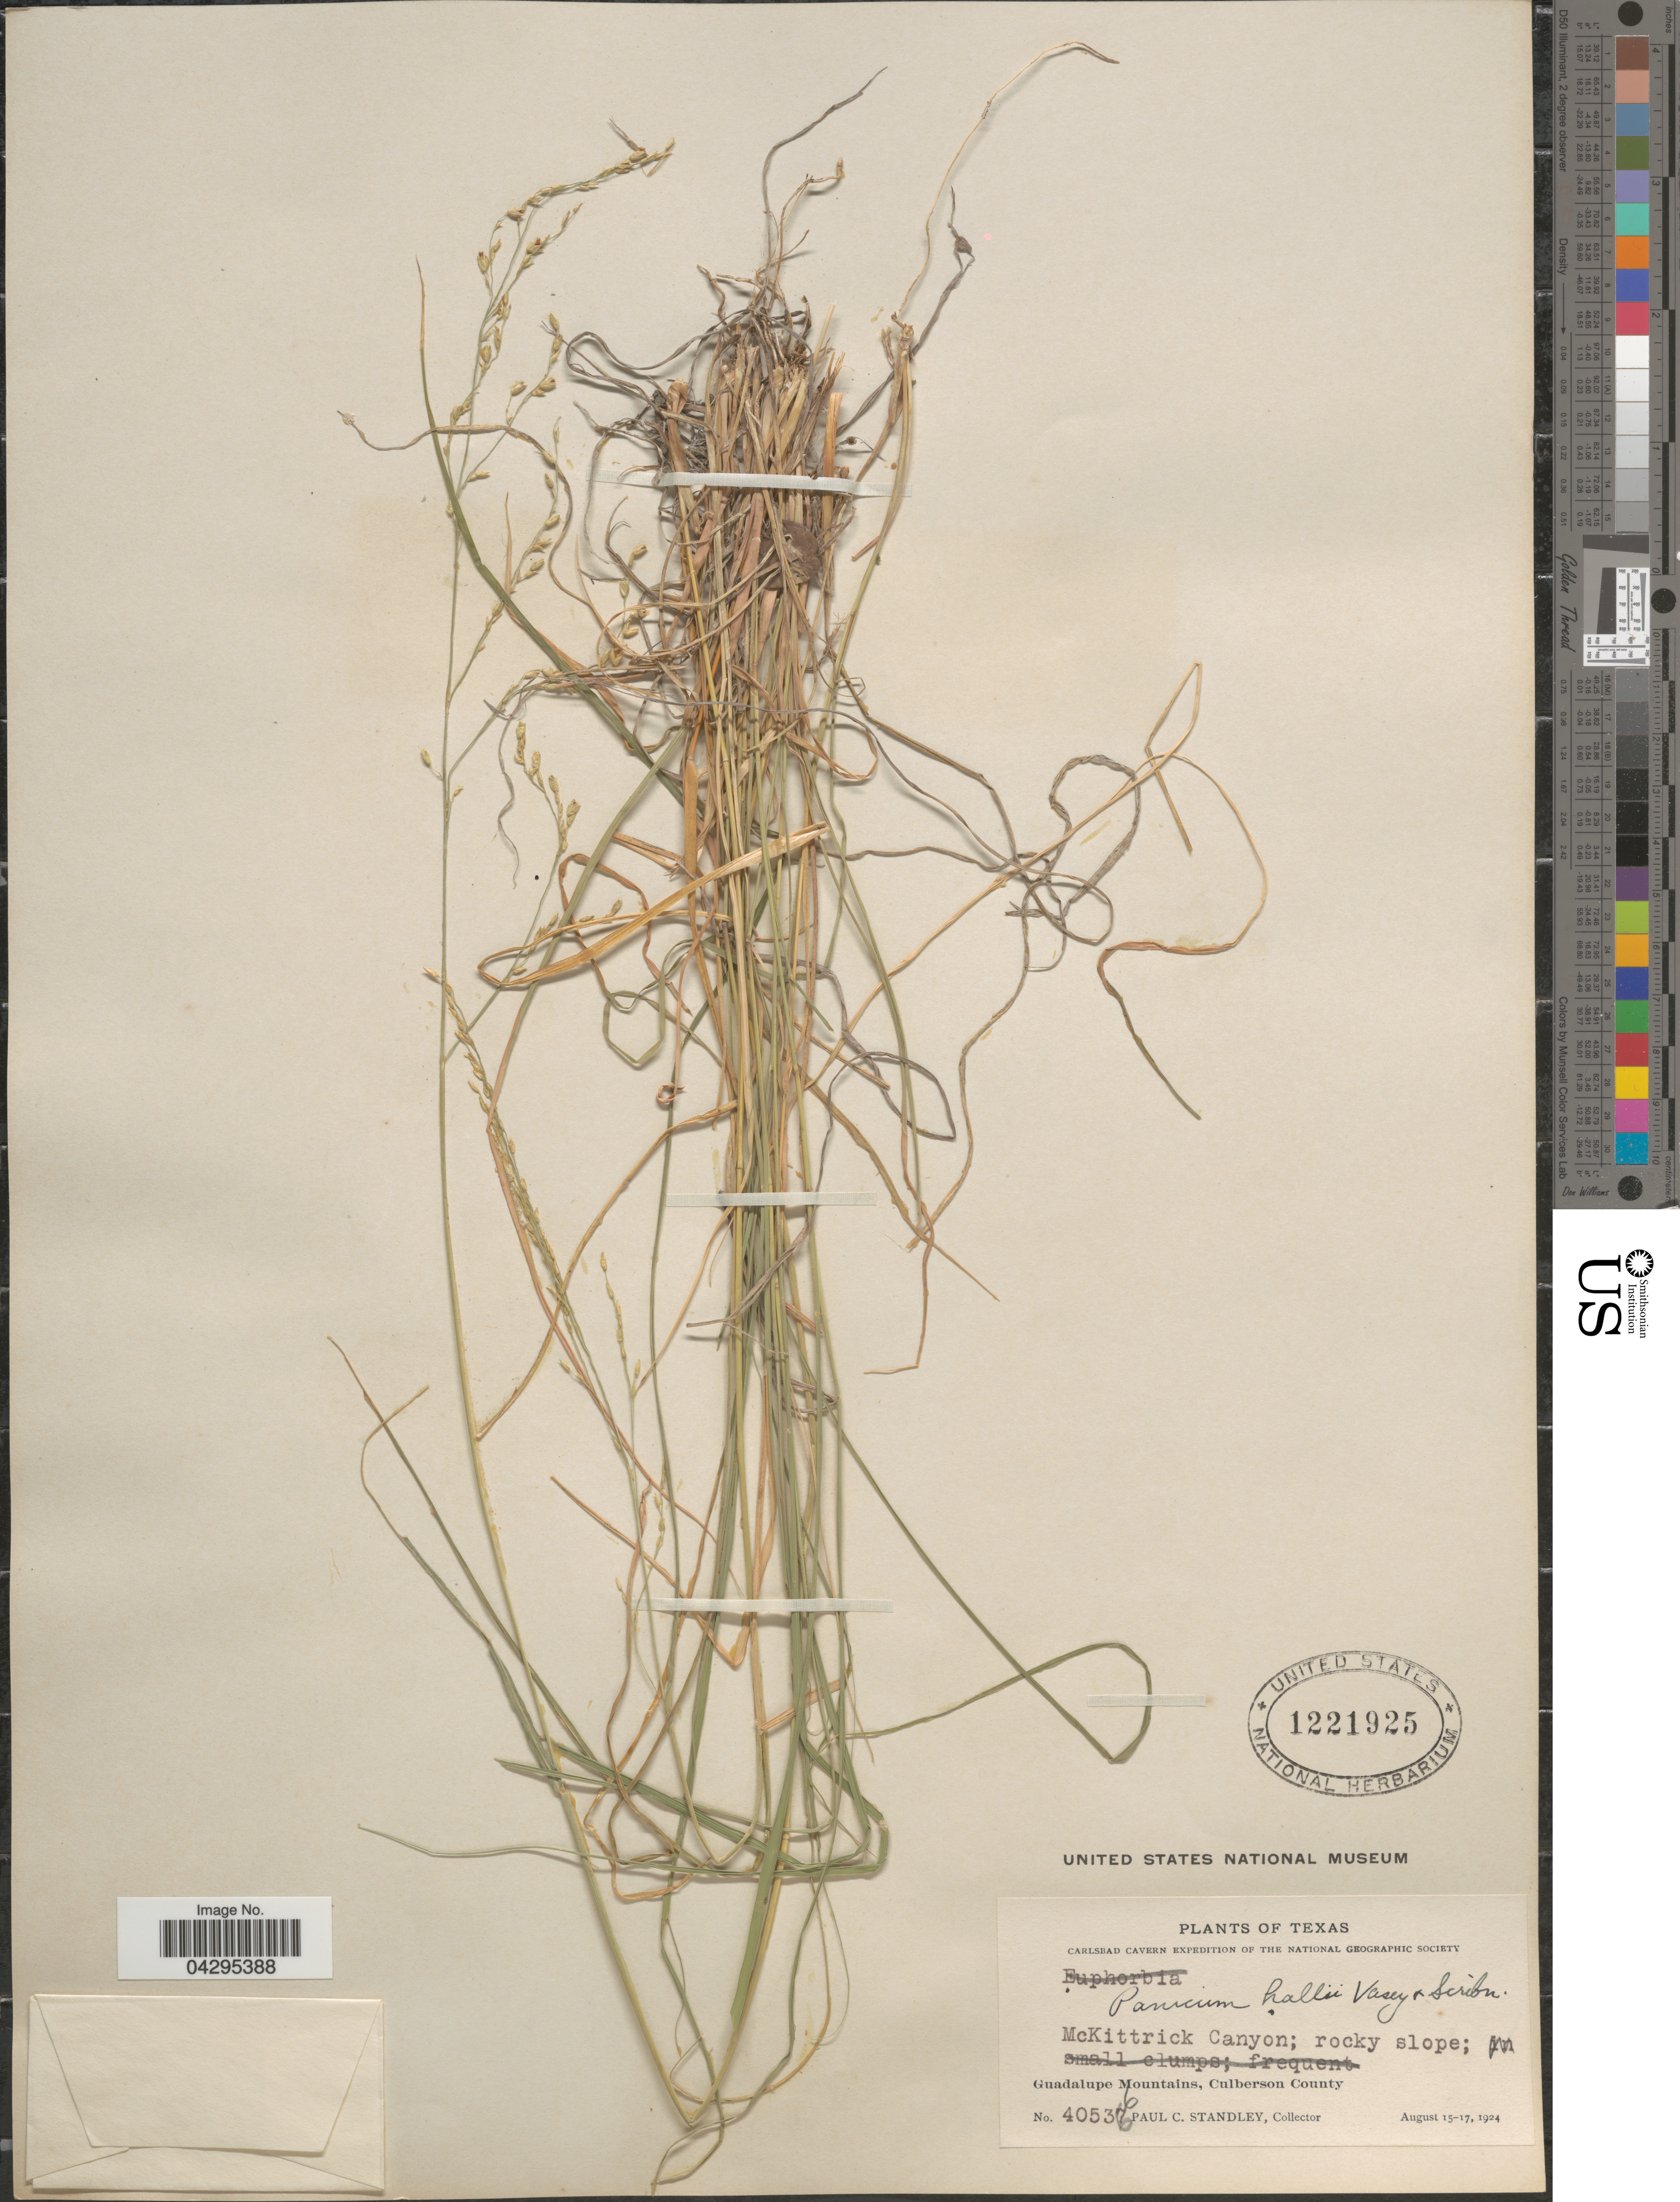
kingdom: Plantae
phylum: Tracheophyta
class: Liliopsida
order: Poales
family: Poaceae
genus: Panicum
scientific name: Panicum hallii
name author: Vasey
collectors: P. C. Standley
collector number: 40536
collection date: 1924-08-15/1924-08-17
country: United States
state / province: Texas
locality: Carlsbad Cavern Expedition Of The National Geographic Society. McKittrick Canyon; rocky slope; Guadalupe Mountains, Culberson County.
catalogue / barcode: US 1221925